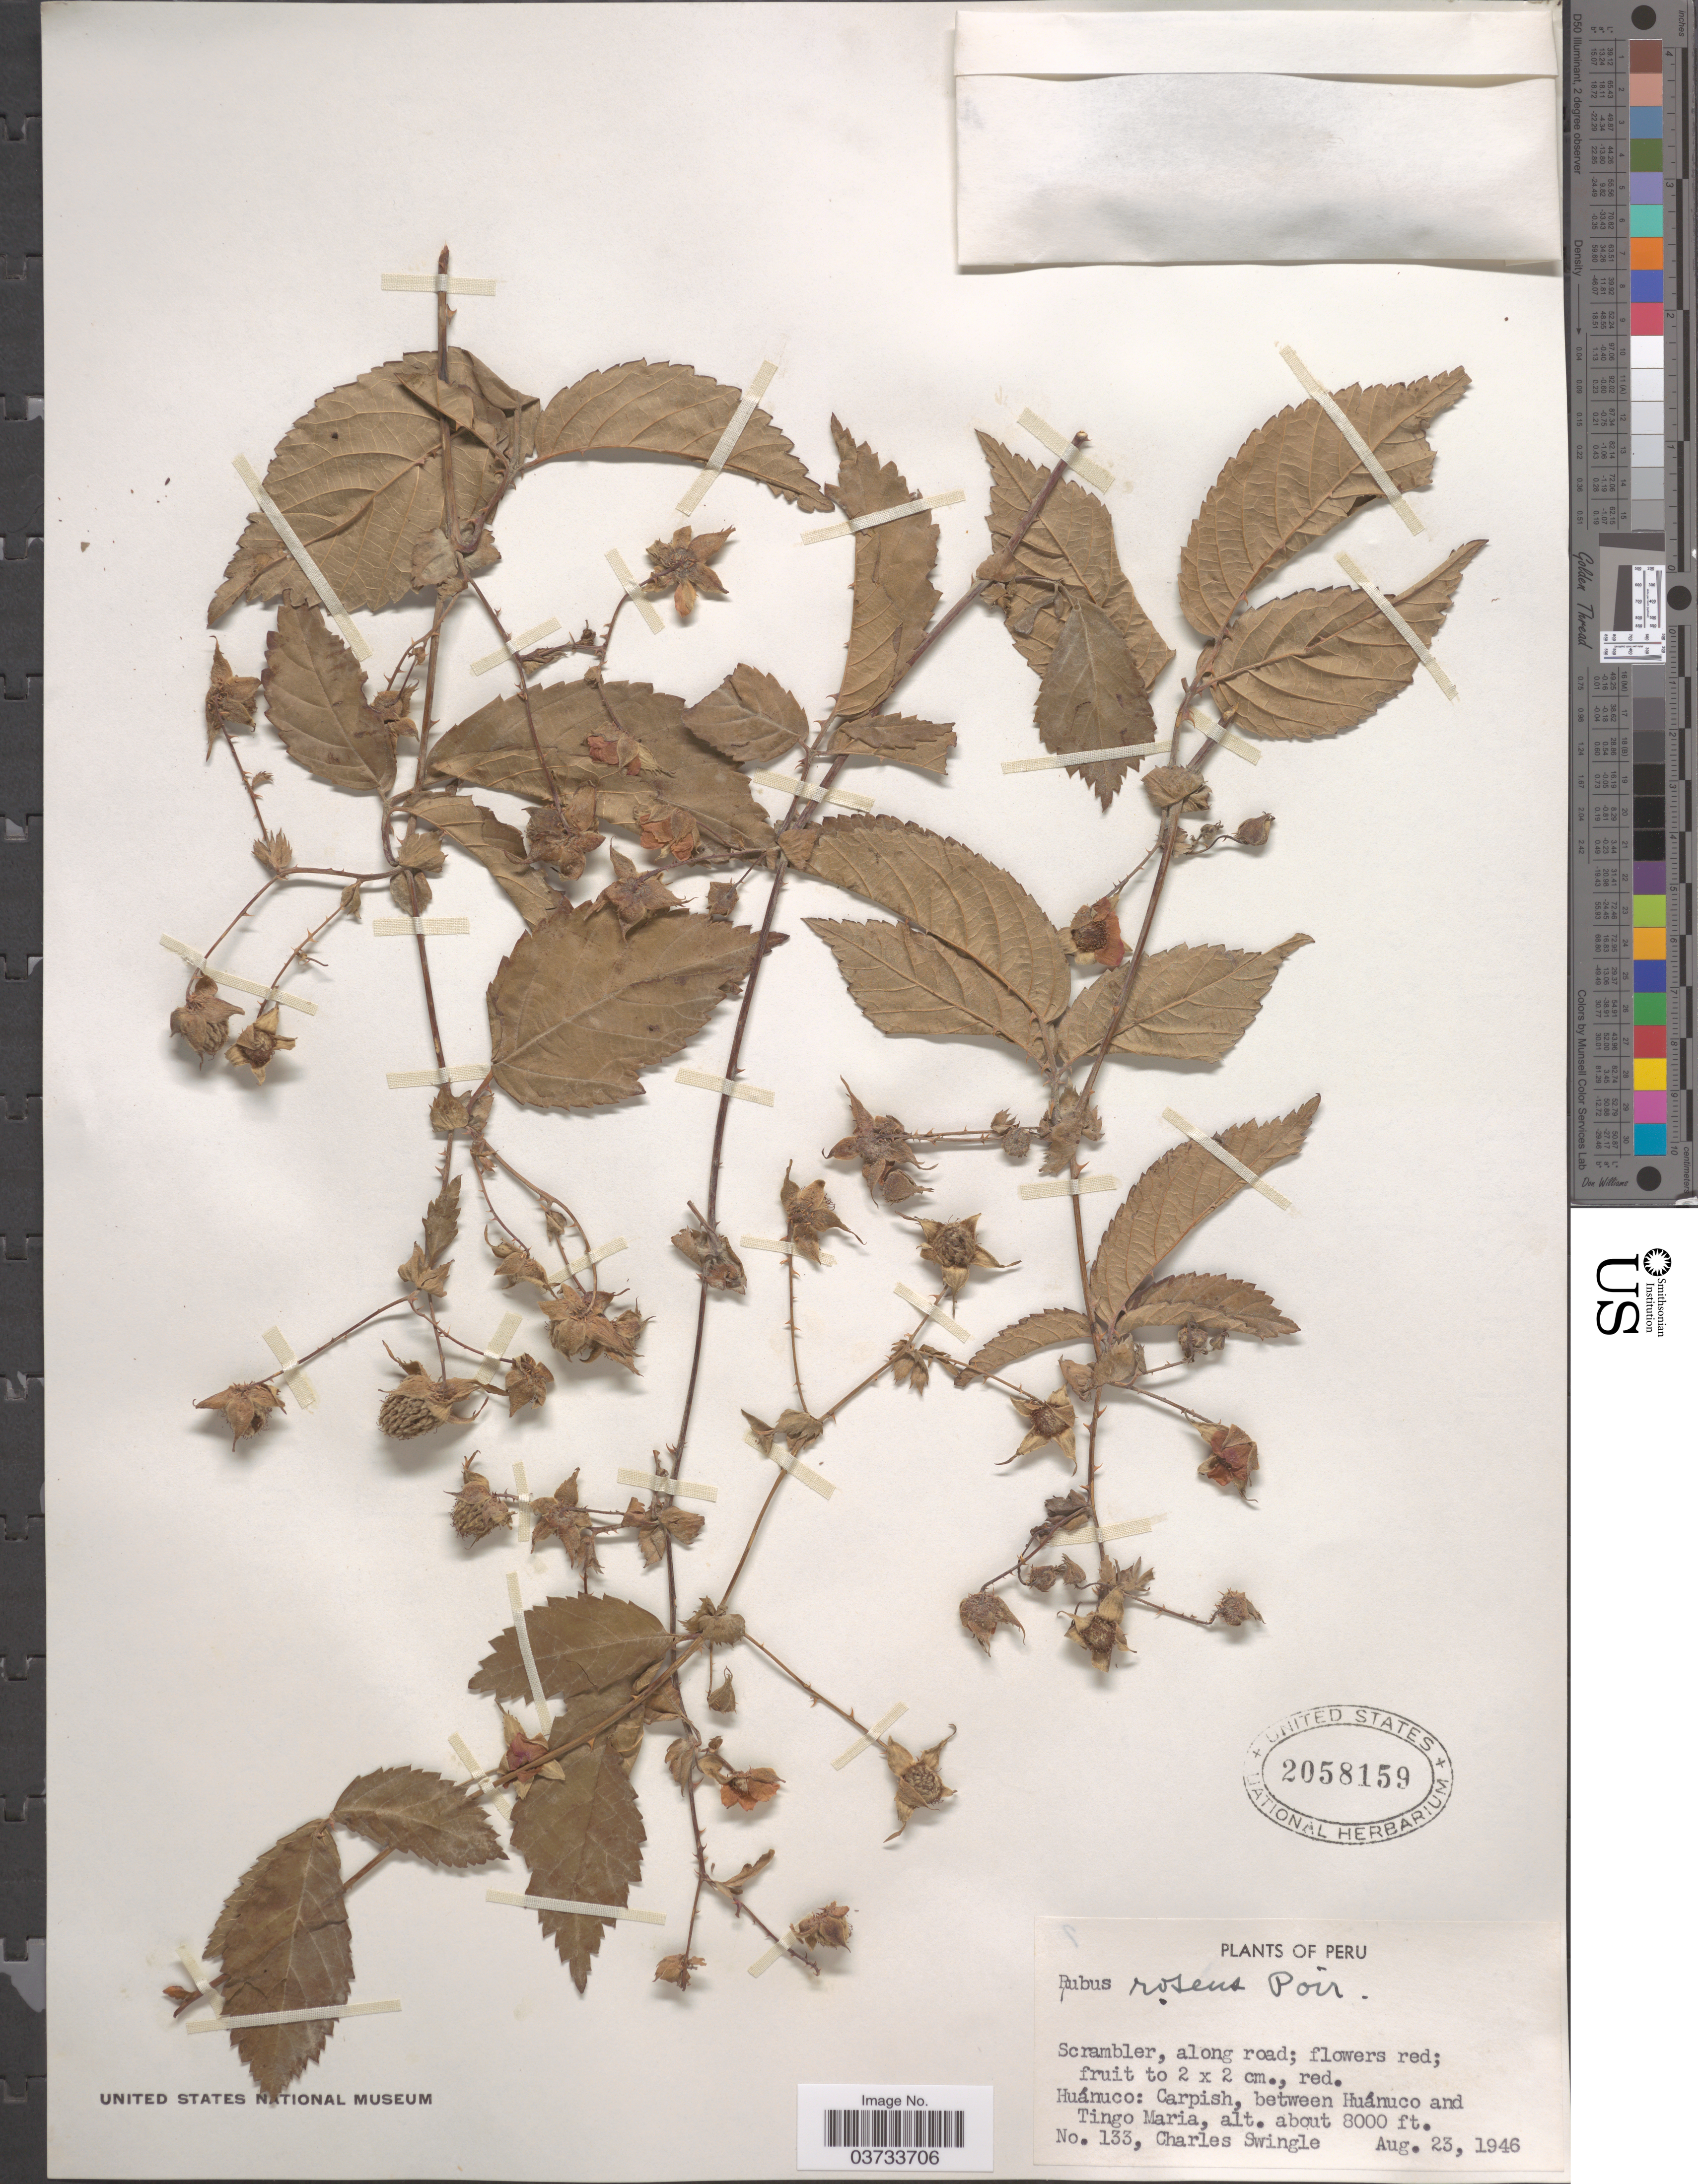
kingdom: Plantae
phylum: Tracheophyta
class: Magnoliopsida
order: Rosales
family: Rosaceae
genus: Rubus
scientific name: Rubus roseus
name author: Poir.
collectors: C. Swingle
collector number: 133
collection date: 1946-08-23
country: Peru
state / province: Huánuco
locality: Carpish, between Huánuco and Tingo Maria.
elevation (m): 2438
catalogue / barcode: US 2058159